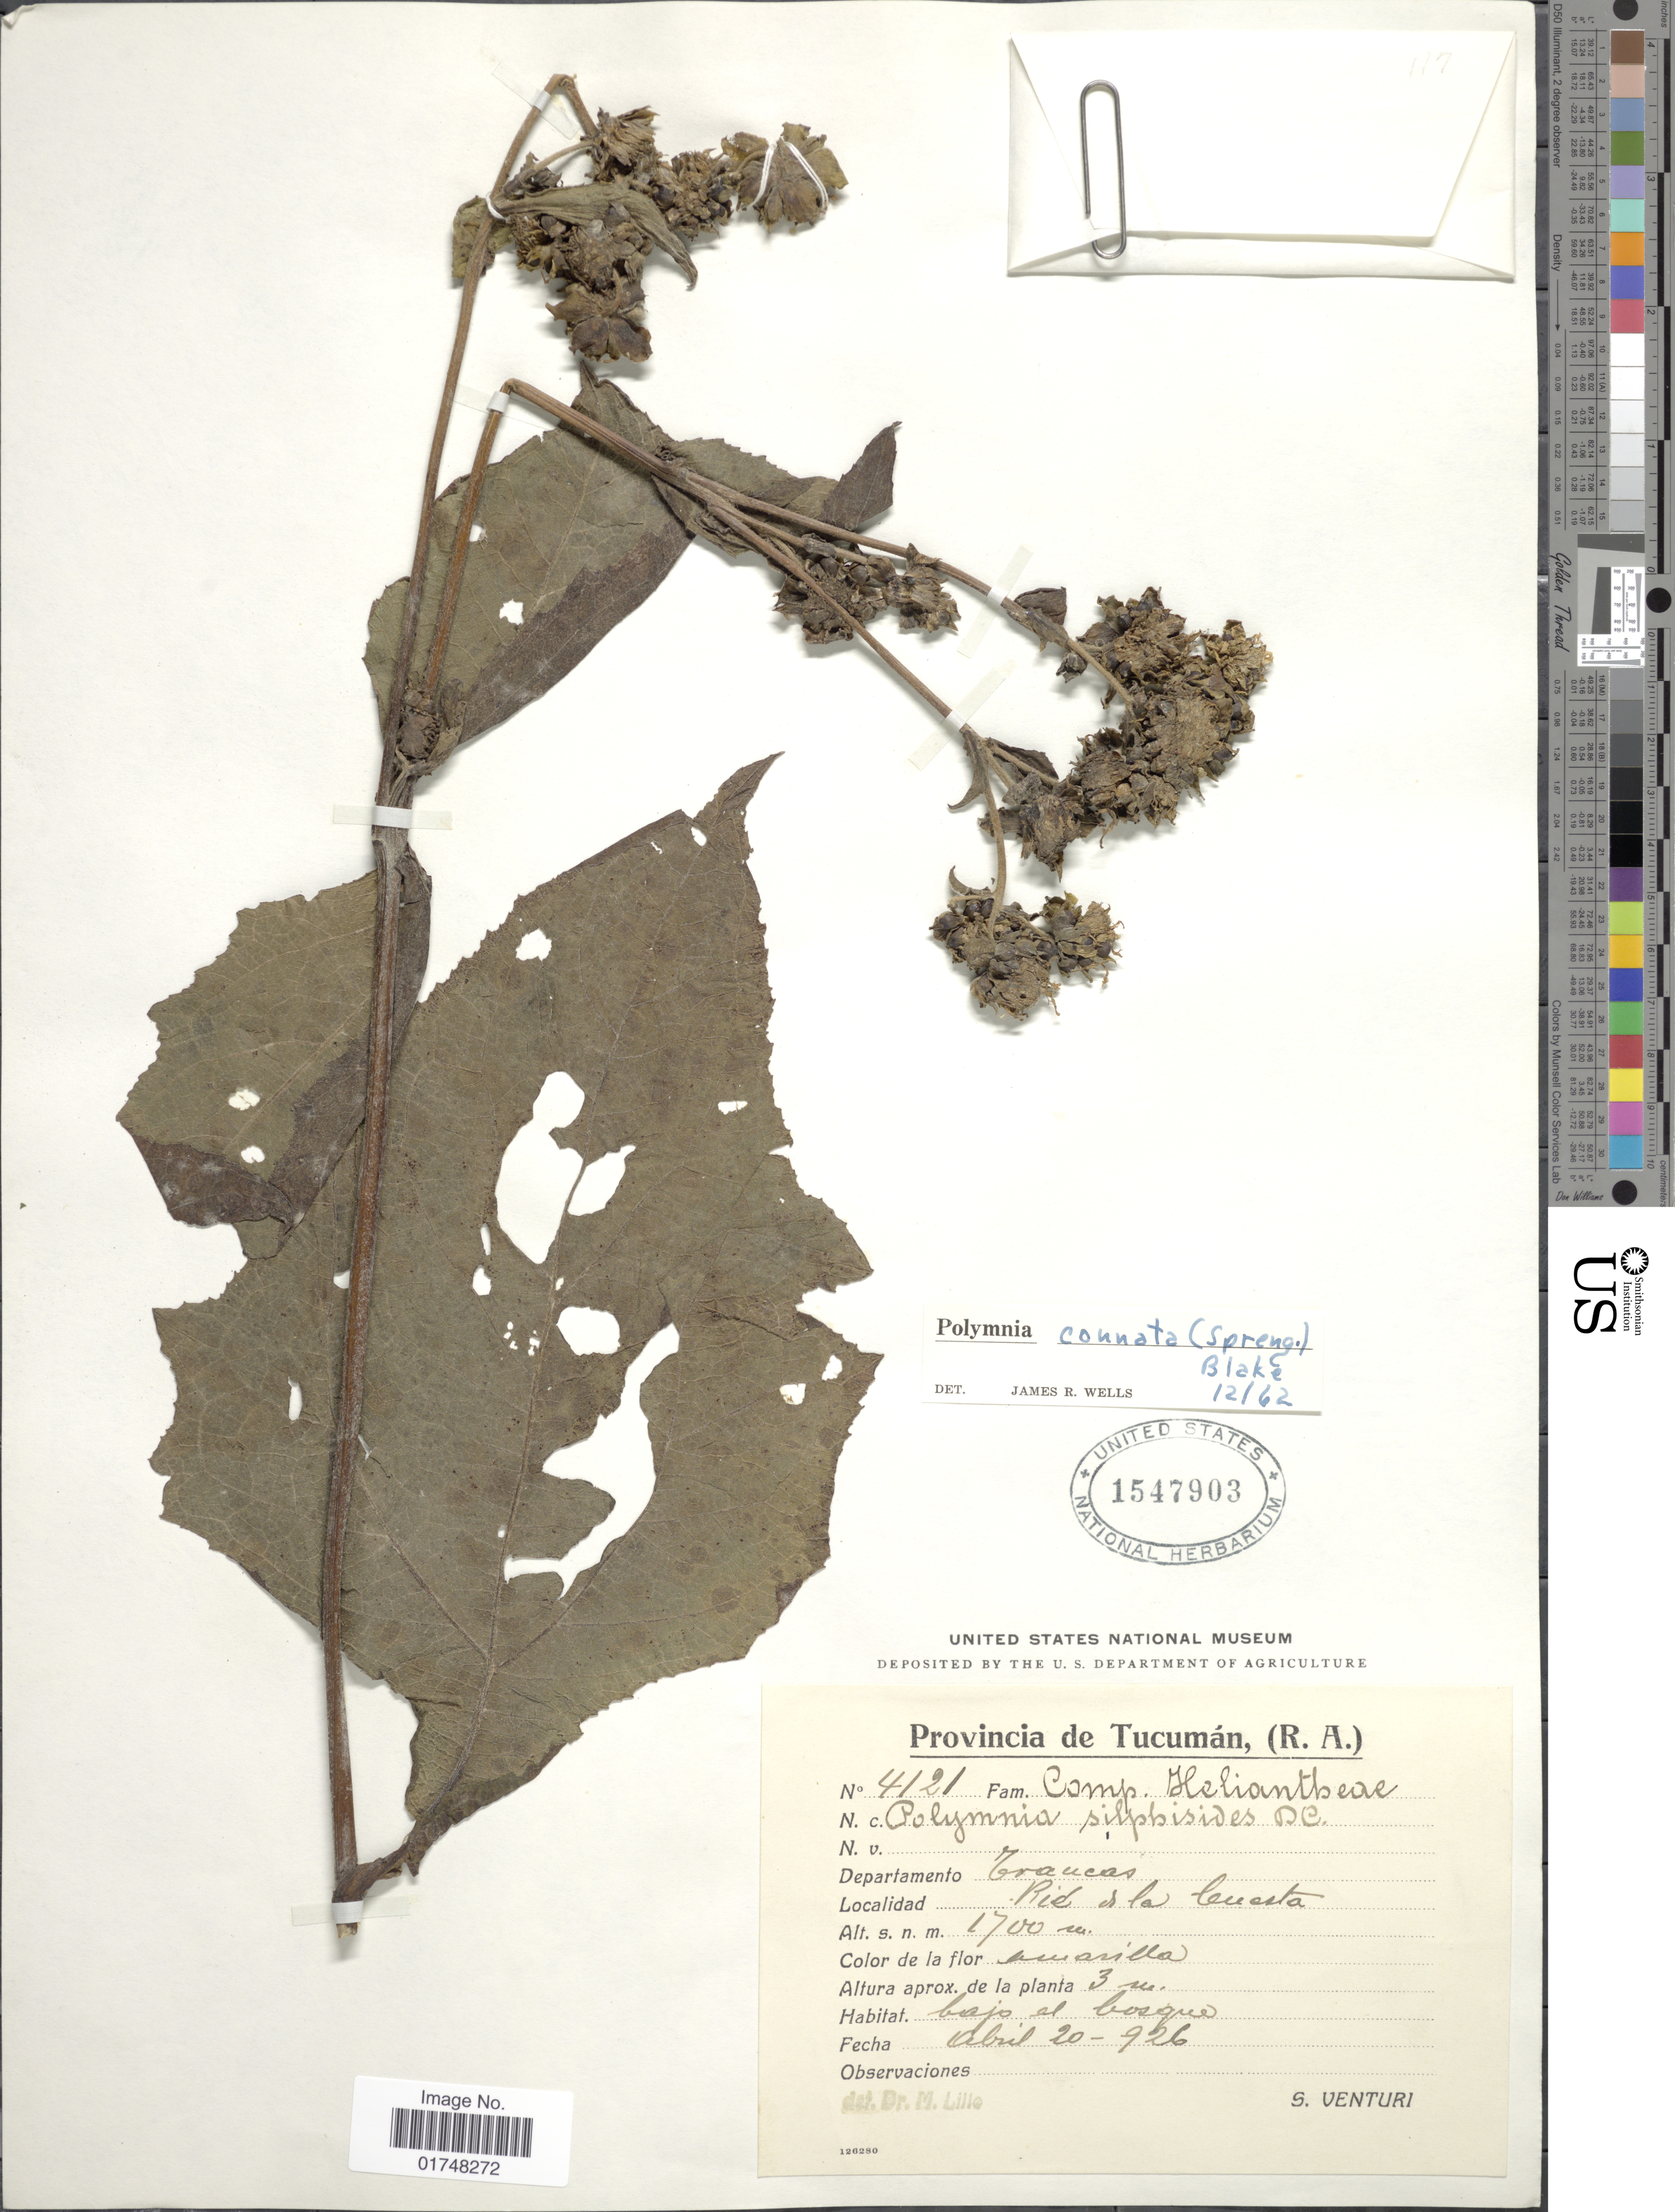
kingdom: Plantae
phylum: Tracheophyta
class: Magnoliopsida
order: Asterales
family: Asteraceae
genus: Smallanthus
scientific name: Smallanthus connatus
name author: (Spreng.) H. Rob.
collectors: S. Venturi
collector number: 4121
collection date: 1926-04-20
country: Argentina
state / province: Tucuman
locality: Departamento Trancas, Rio de la Cuesta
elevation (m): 1700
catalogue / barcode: US 1547903